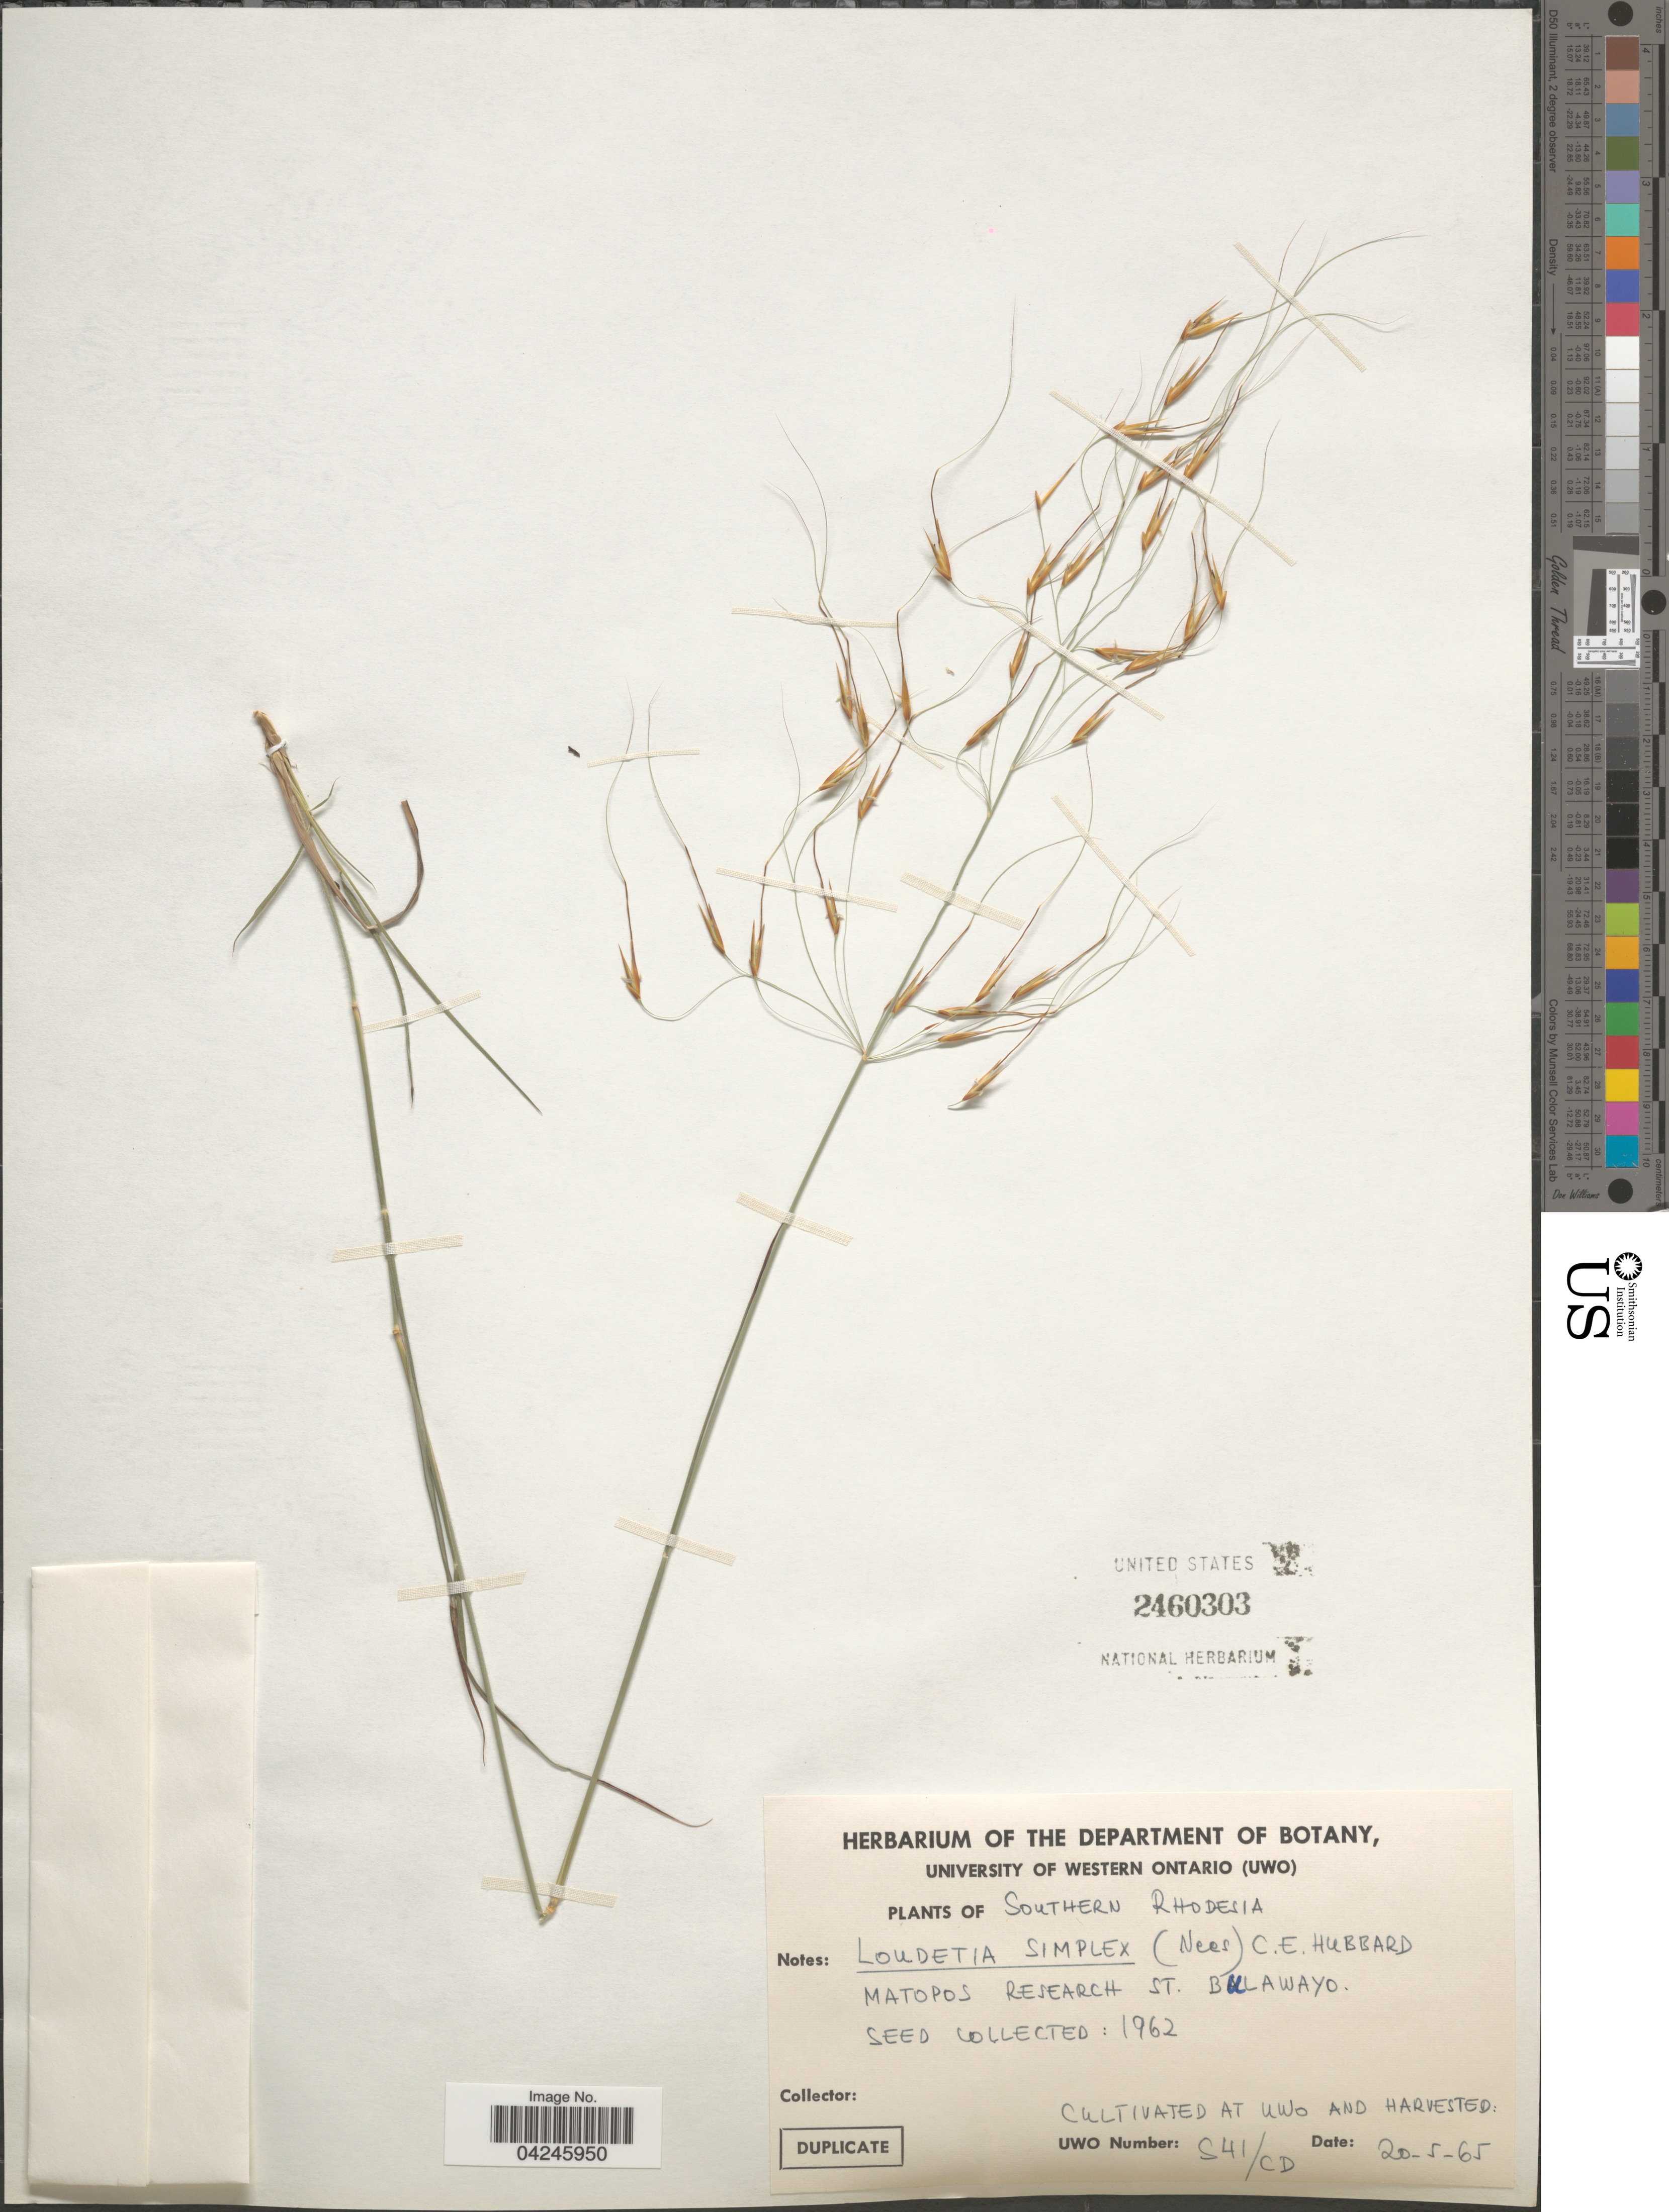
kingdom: Plantae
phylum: Tracheophyta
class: Liliopsida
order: Poales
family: Poaceae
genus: Loudetia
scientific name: Loudetia simplex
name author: (Nees) C.E. Hubb.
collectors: ex herb. Bot. Department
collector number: S41/CD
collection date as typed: Transcribed d/m/y: 20/5/65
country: Canada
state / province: Ontario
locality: At UWO.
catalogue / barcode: US 2460303